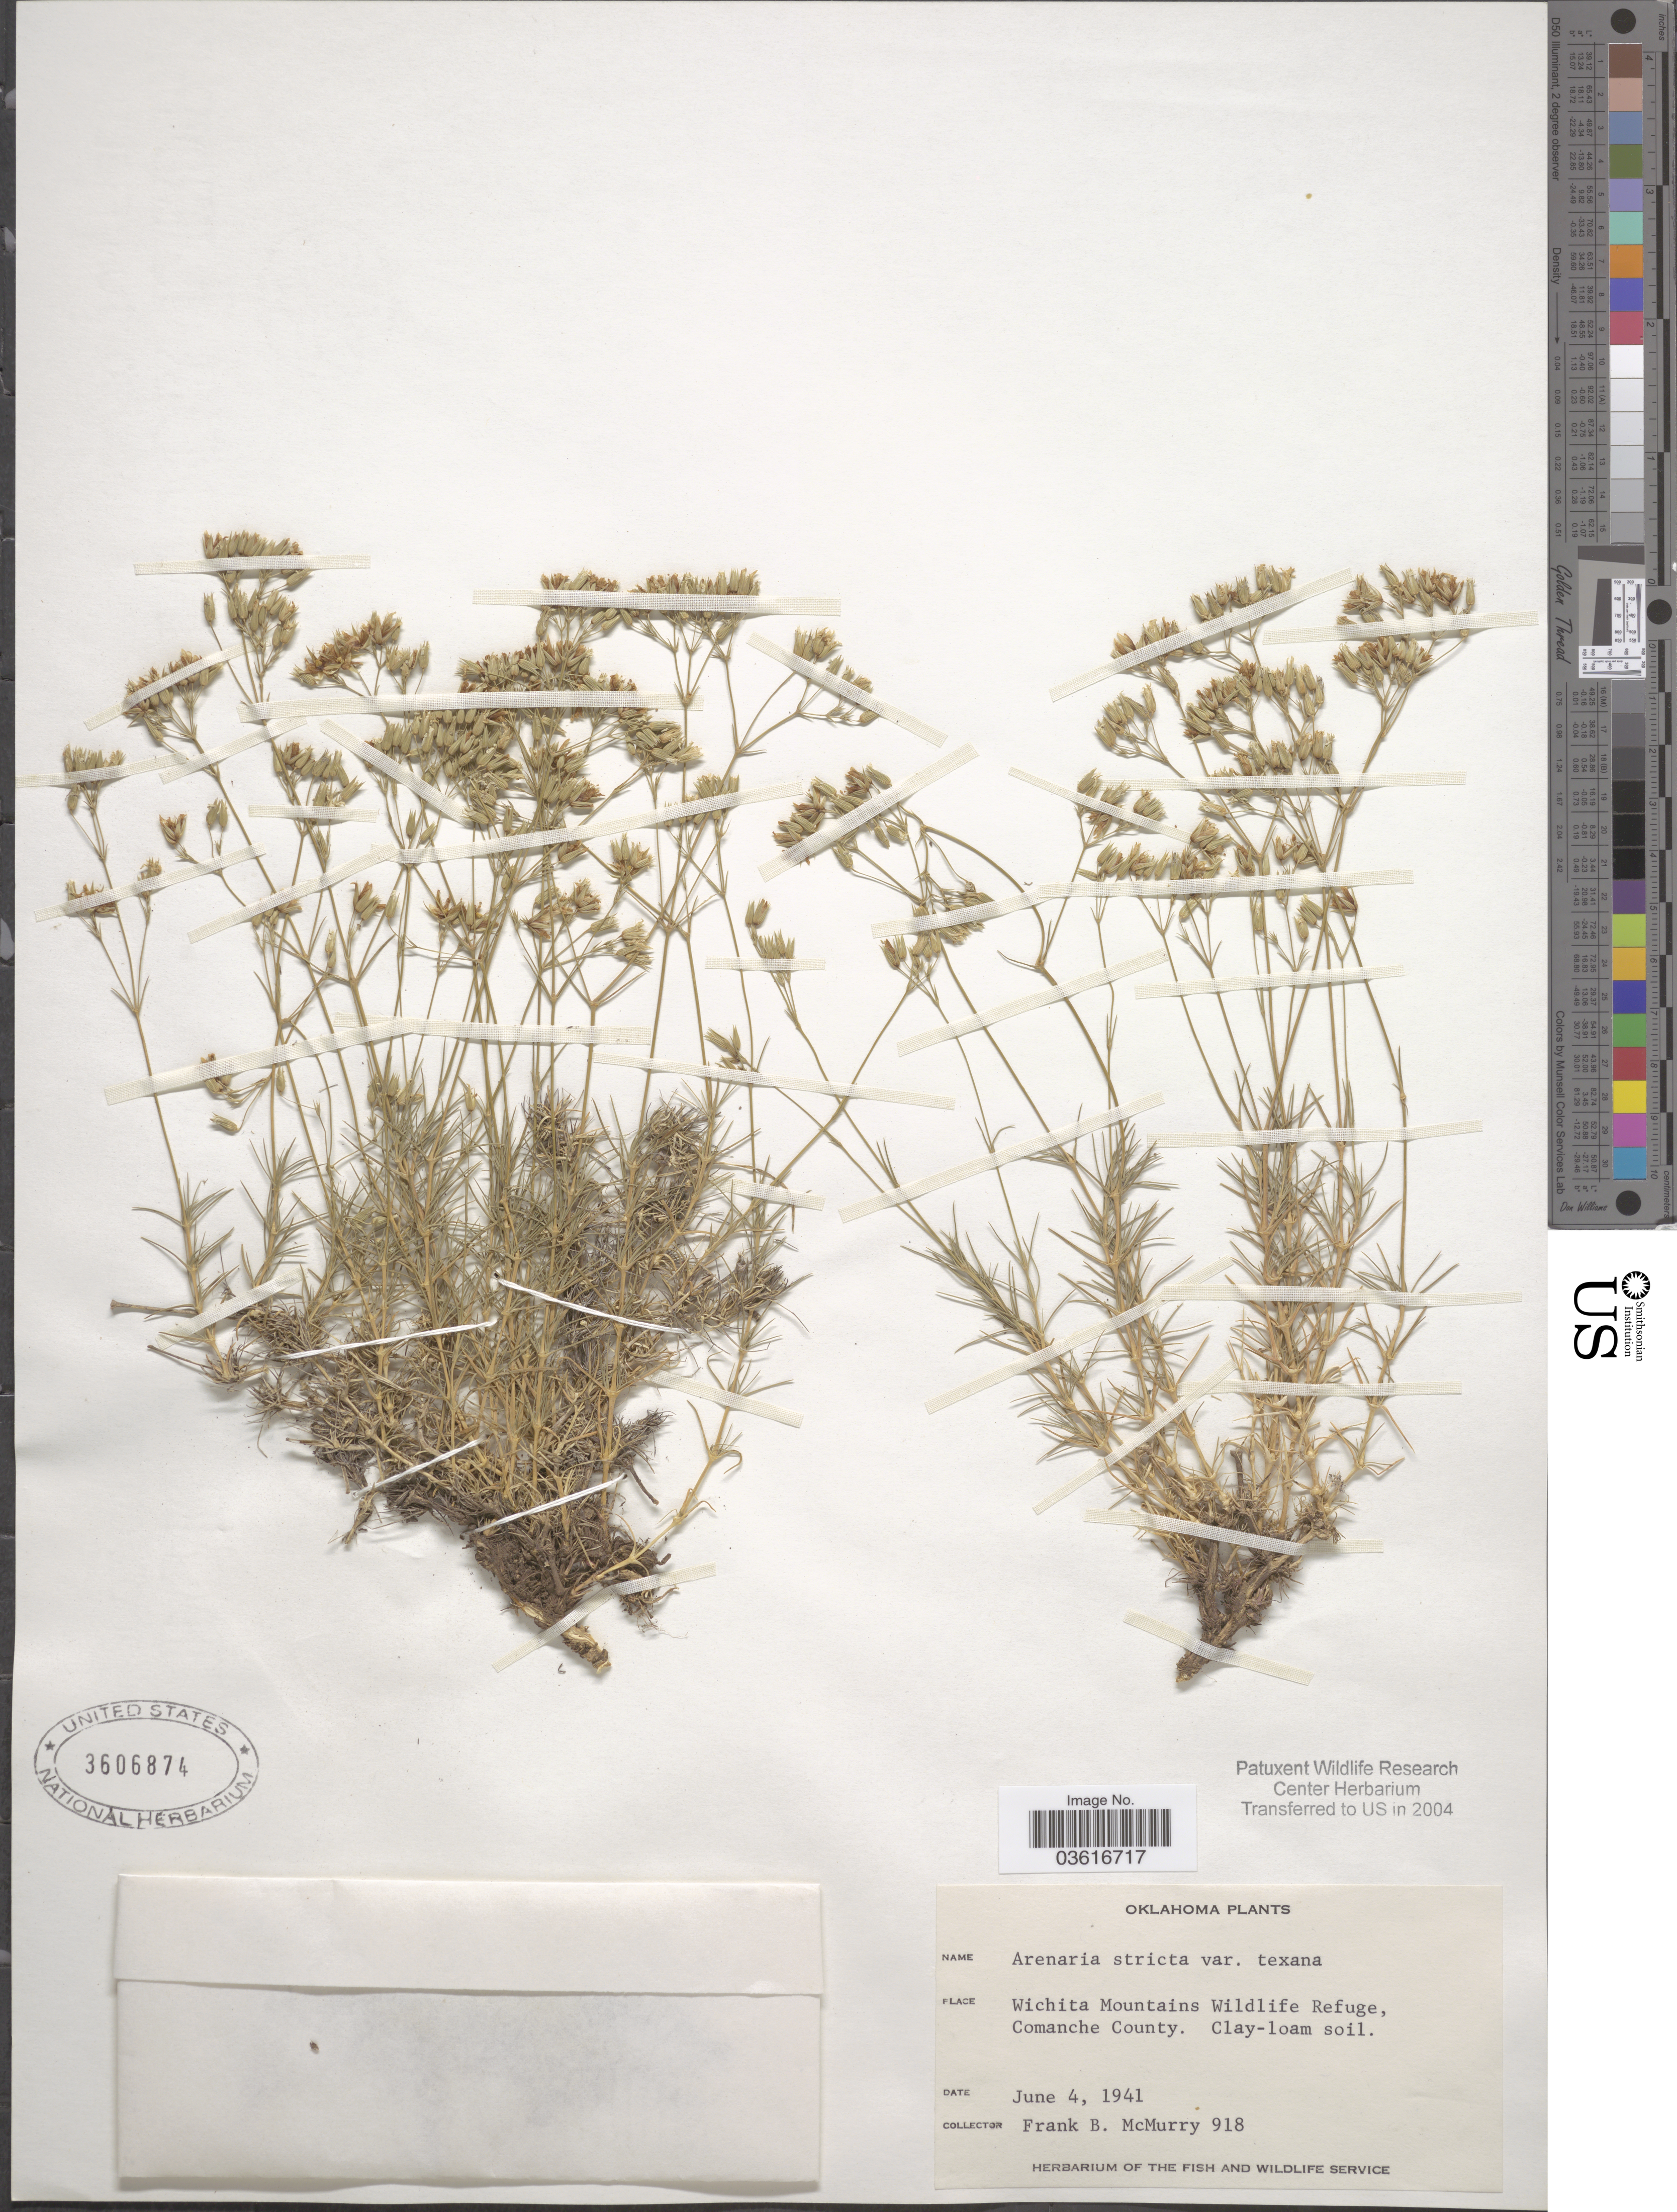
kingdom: Plantae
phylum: Tracheophyta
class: Magnoliopsida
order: Caryophyllales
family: Caryophyllaceae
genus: Minuartia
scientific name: Minuartia stricta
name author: (Sw.) Hiern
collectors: F. B. McMurry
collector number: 918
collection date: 1941-06-04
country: United States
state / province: Oklahoma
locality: Wichita Mountains Wildlife Refuge, Comanche County.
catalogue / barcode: US 3606874